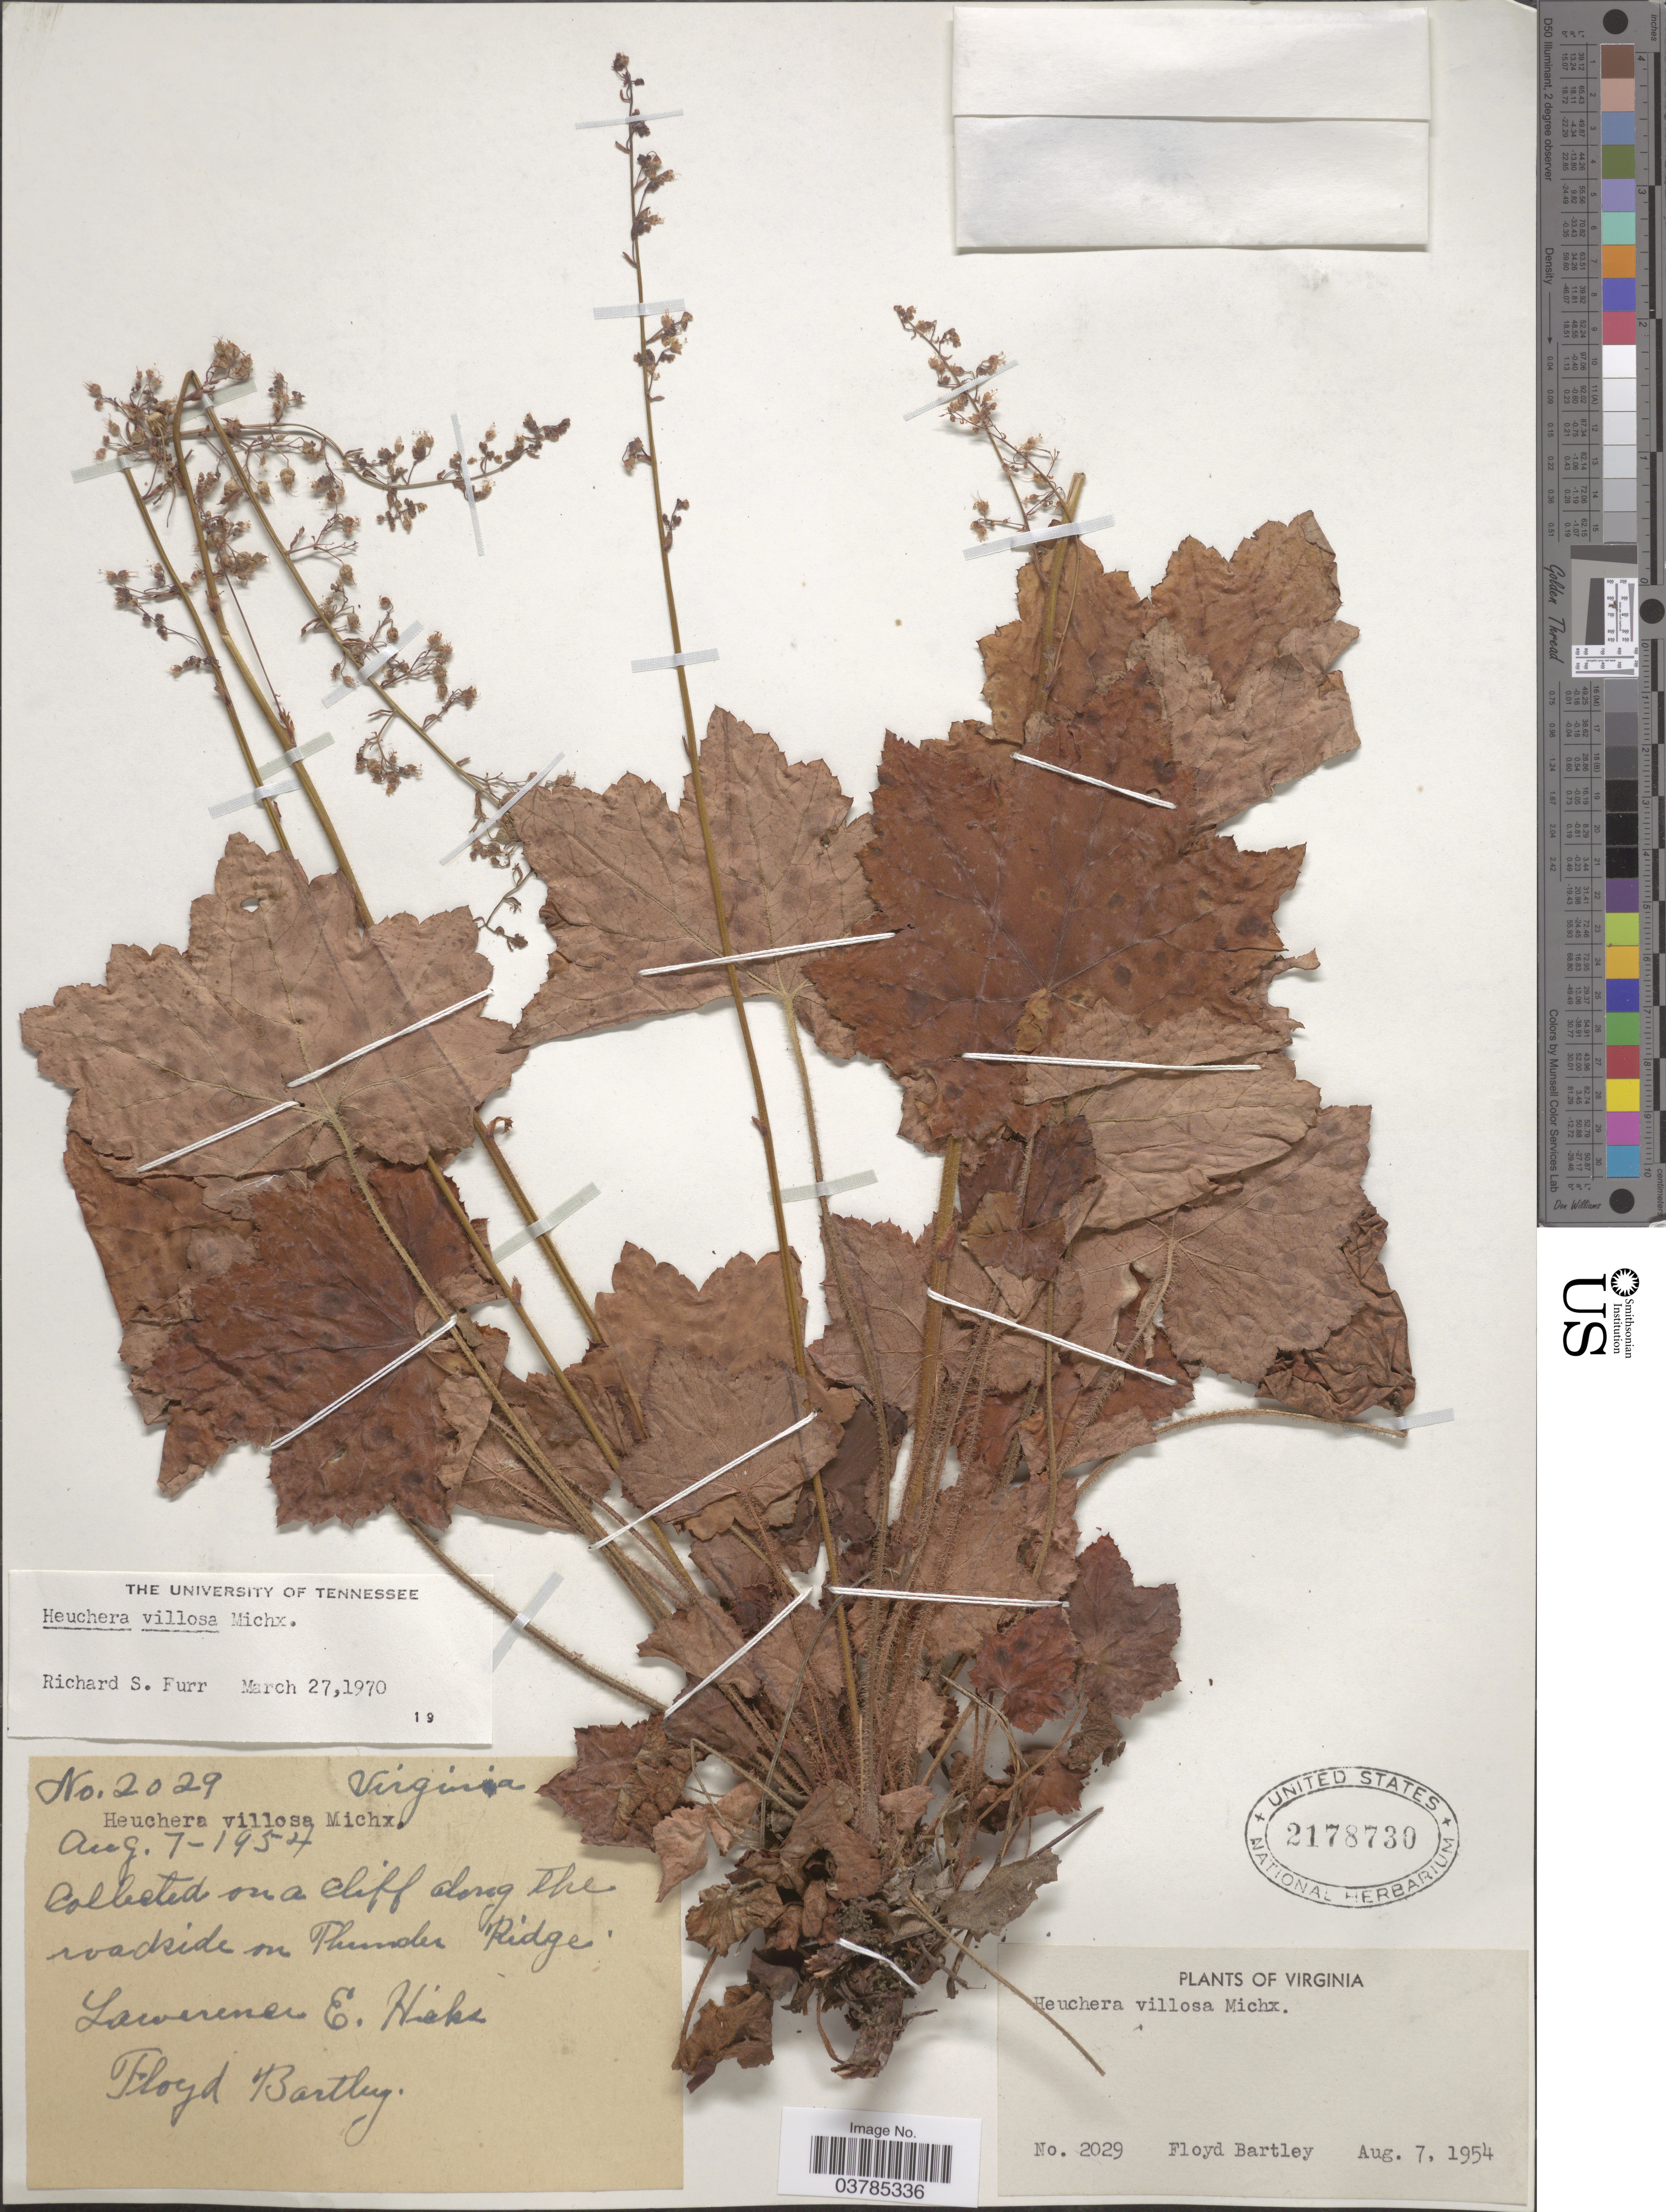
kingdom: Plantae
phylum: Tracheophyta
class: Magnoliopsida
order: Saxifragales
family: Saxifragaceae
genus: Heuchera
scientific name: Heuchera villosa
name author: Michx.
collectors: L. E. Hicks & F. Bartley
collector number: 2029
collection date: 1954-08-07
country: United States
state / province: Virginia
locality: On a cliff along the roadside on Thunder Ridge.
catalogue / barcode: US 2178730